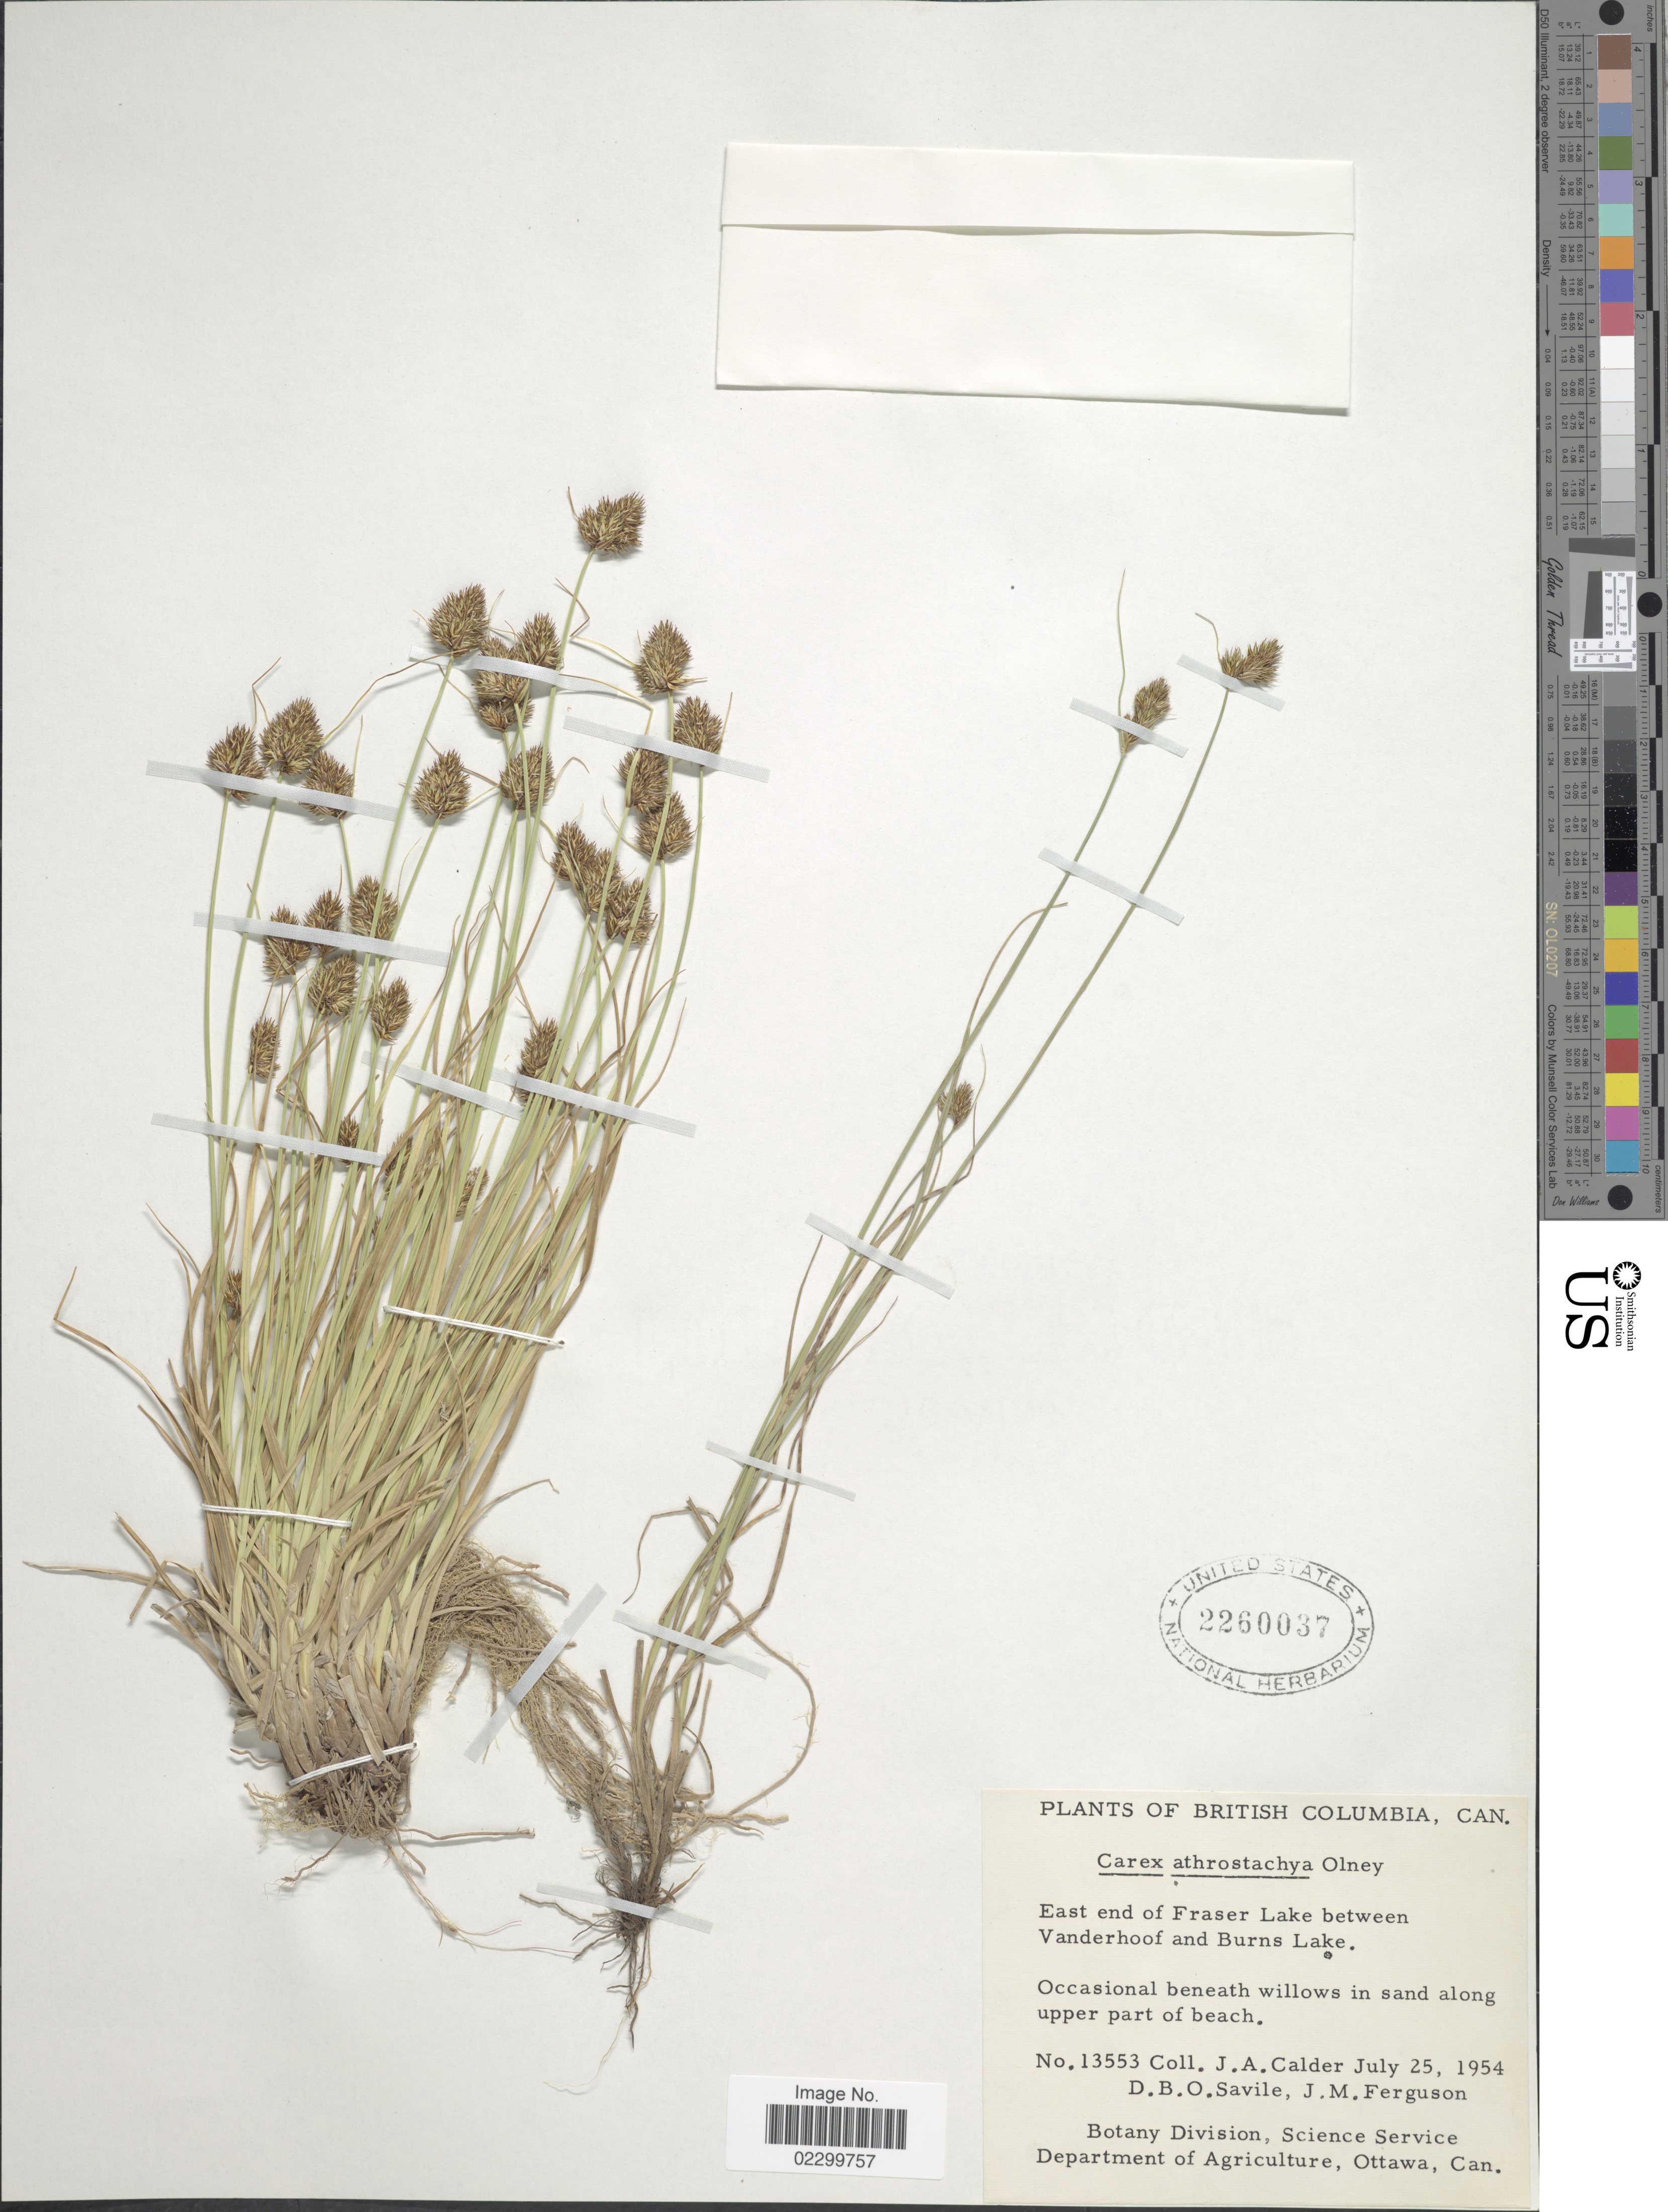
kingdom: Plantae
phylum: Tracheophyta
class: Liliopsida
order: Poales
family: Cyperaceae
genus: Carex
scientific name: Carex athrostachya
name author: Olney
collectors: J. A. Calder, D. Savile & J. M. Ferguson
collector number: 13553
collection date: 1954-07-25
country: Canada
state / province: British Columbia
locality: East end of Frasers Lake between Vanderhoof and Burns Lake, occasional benath willows in sand along upper part of beach.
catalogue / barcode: US 2260037